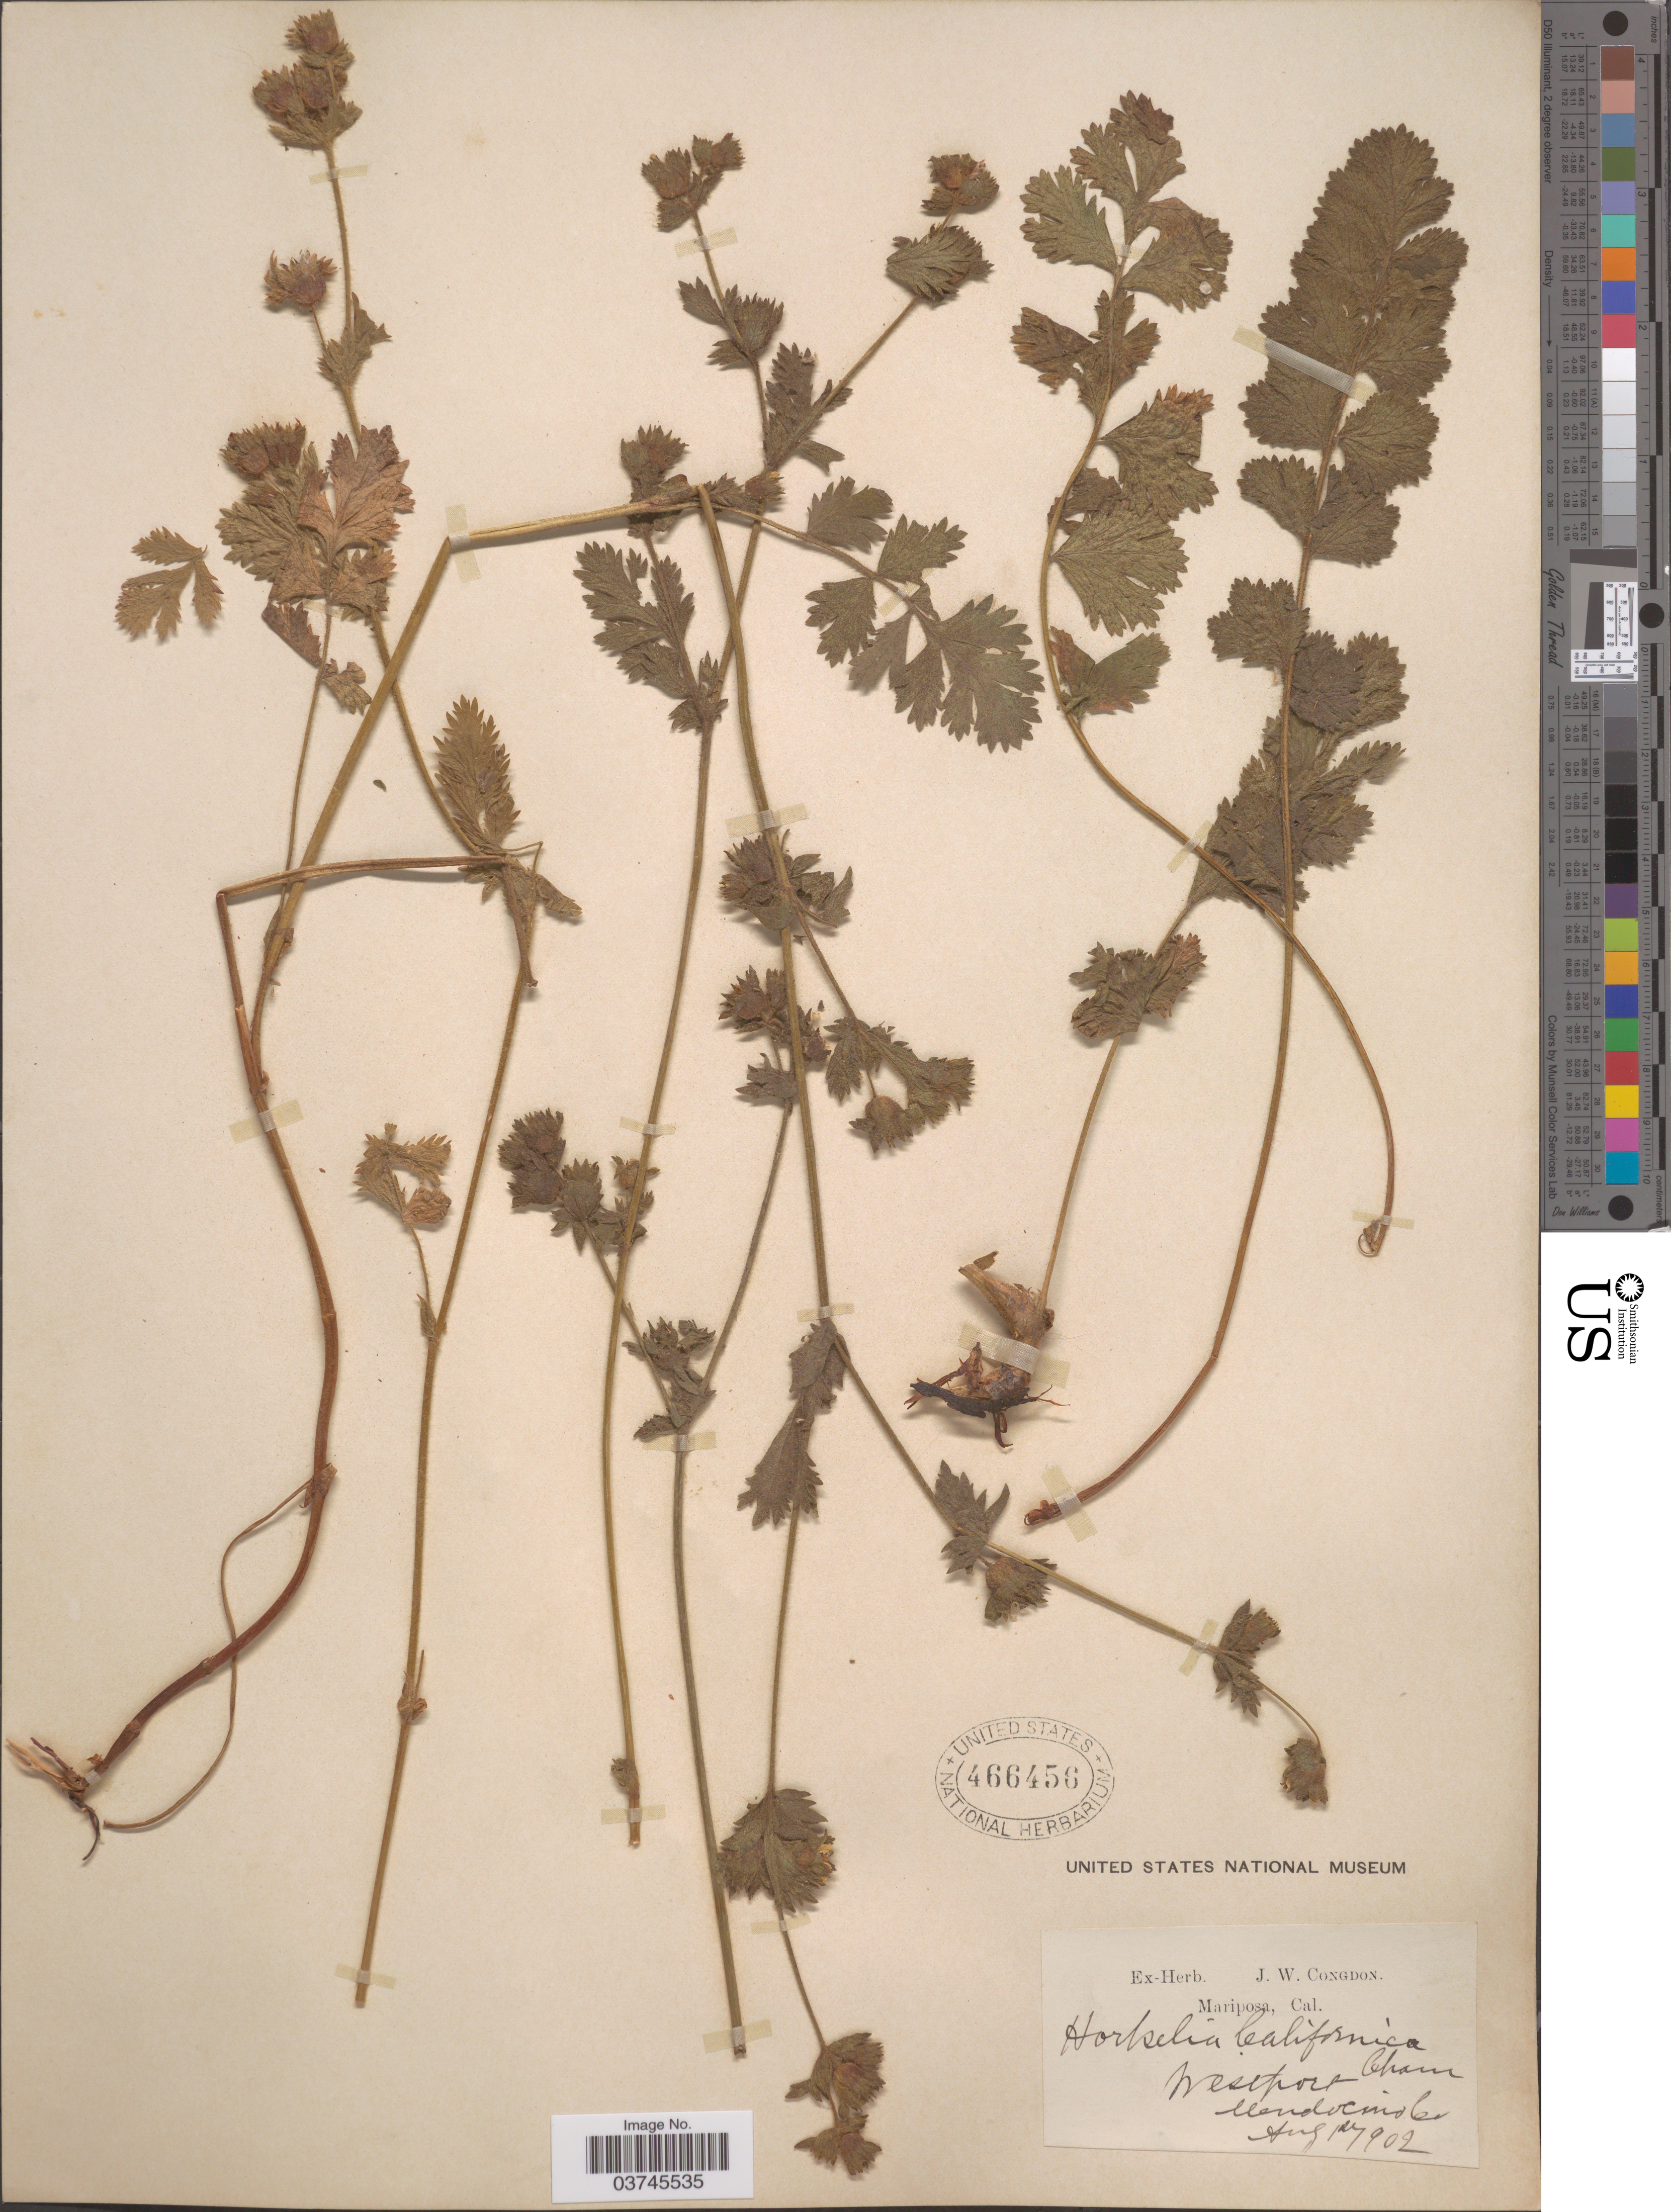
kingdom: Plantae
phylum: Tracheophyta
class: Magnoliopsida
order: Rosales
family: Rosaceae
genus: Potentilla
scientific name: Potentilla californica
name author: (Cham. & Schltdl.) Greene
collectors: ex herb. J. W. Congdon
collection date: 1902-08-01/1902-08-07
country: United States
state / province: California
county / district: Mendocino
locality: Mariposa [unsure placement]. Westport. Mendocino Co.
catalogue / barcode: US 466456